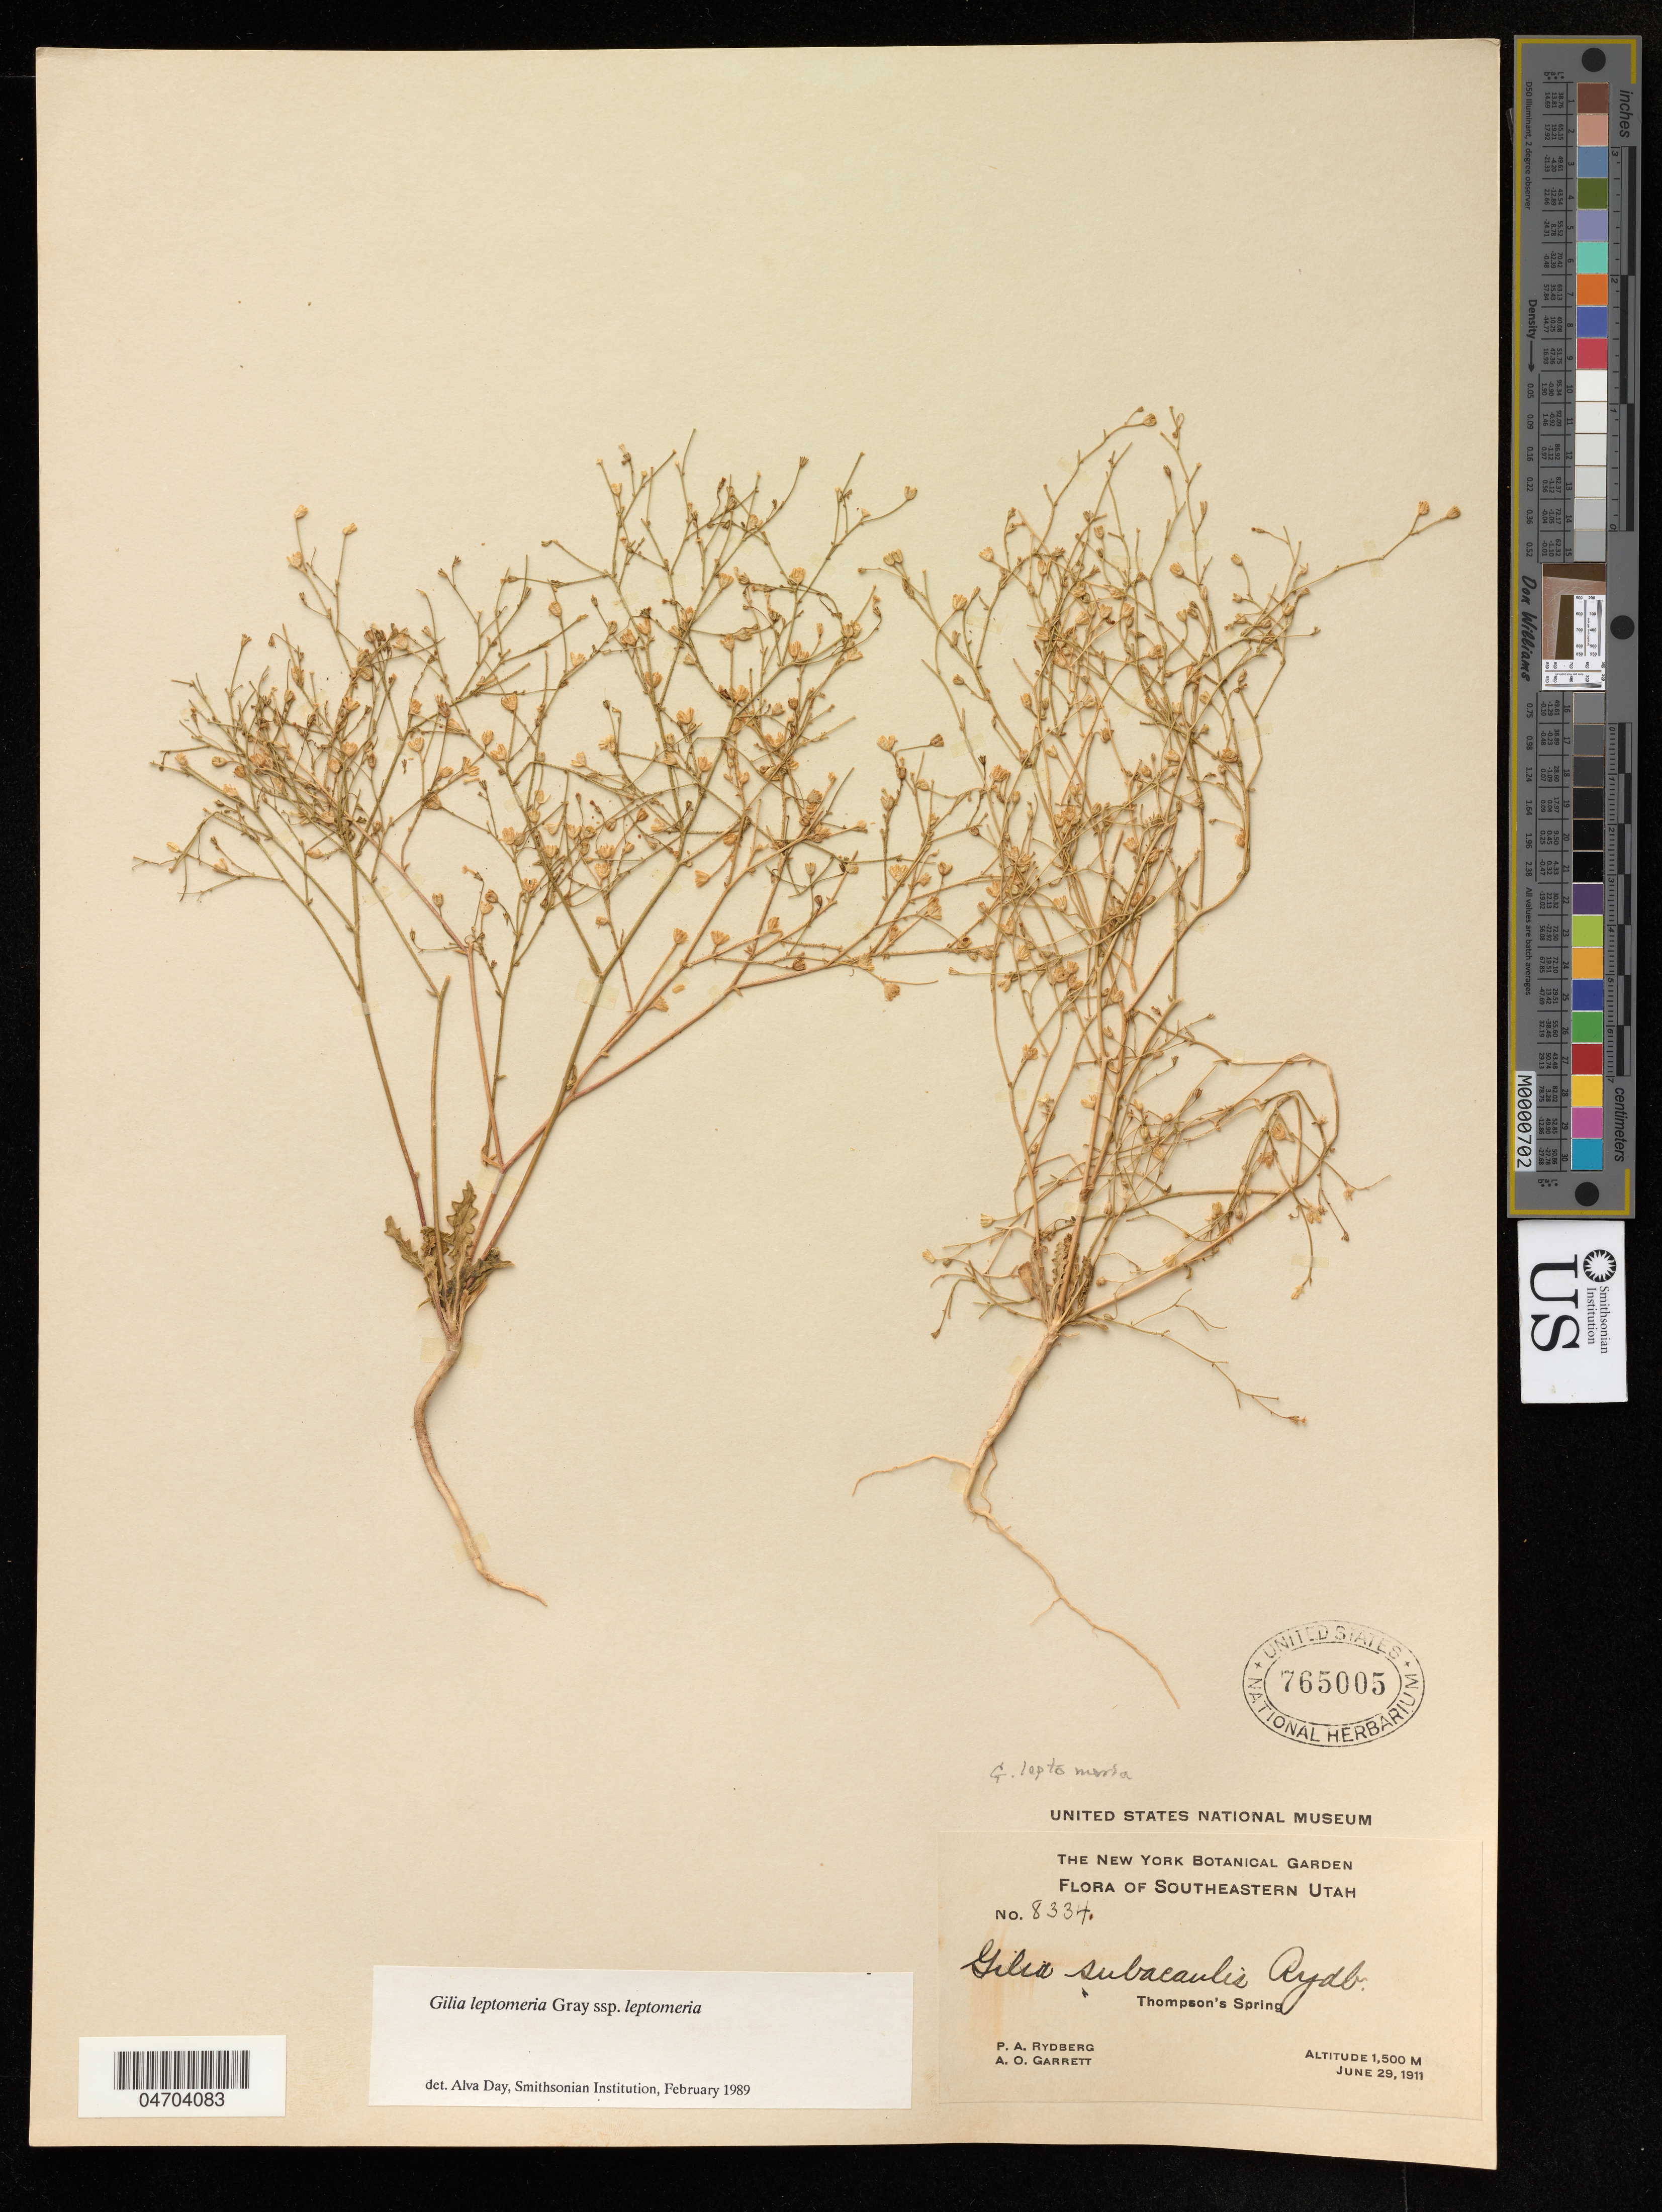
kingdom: Plantae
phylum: Tracheophyta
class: Magnoliopsida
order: Ericales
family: Polemoniaceae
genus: Aliciella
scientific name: Aliciella leptomeria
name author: (A. Gray) J.M. Porter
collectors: P. A. Rydberg & A. O. Garrett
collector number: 8334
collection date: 1911-06-29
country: United States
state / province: Utah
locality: Southeastern Utah. Thompson's Spring.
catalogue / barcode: US 765005